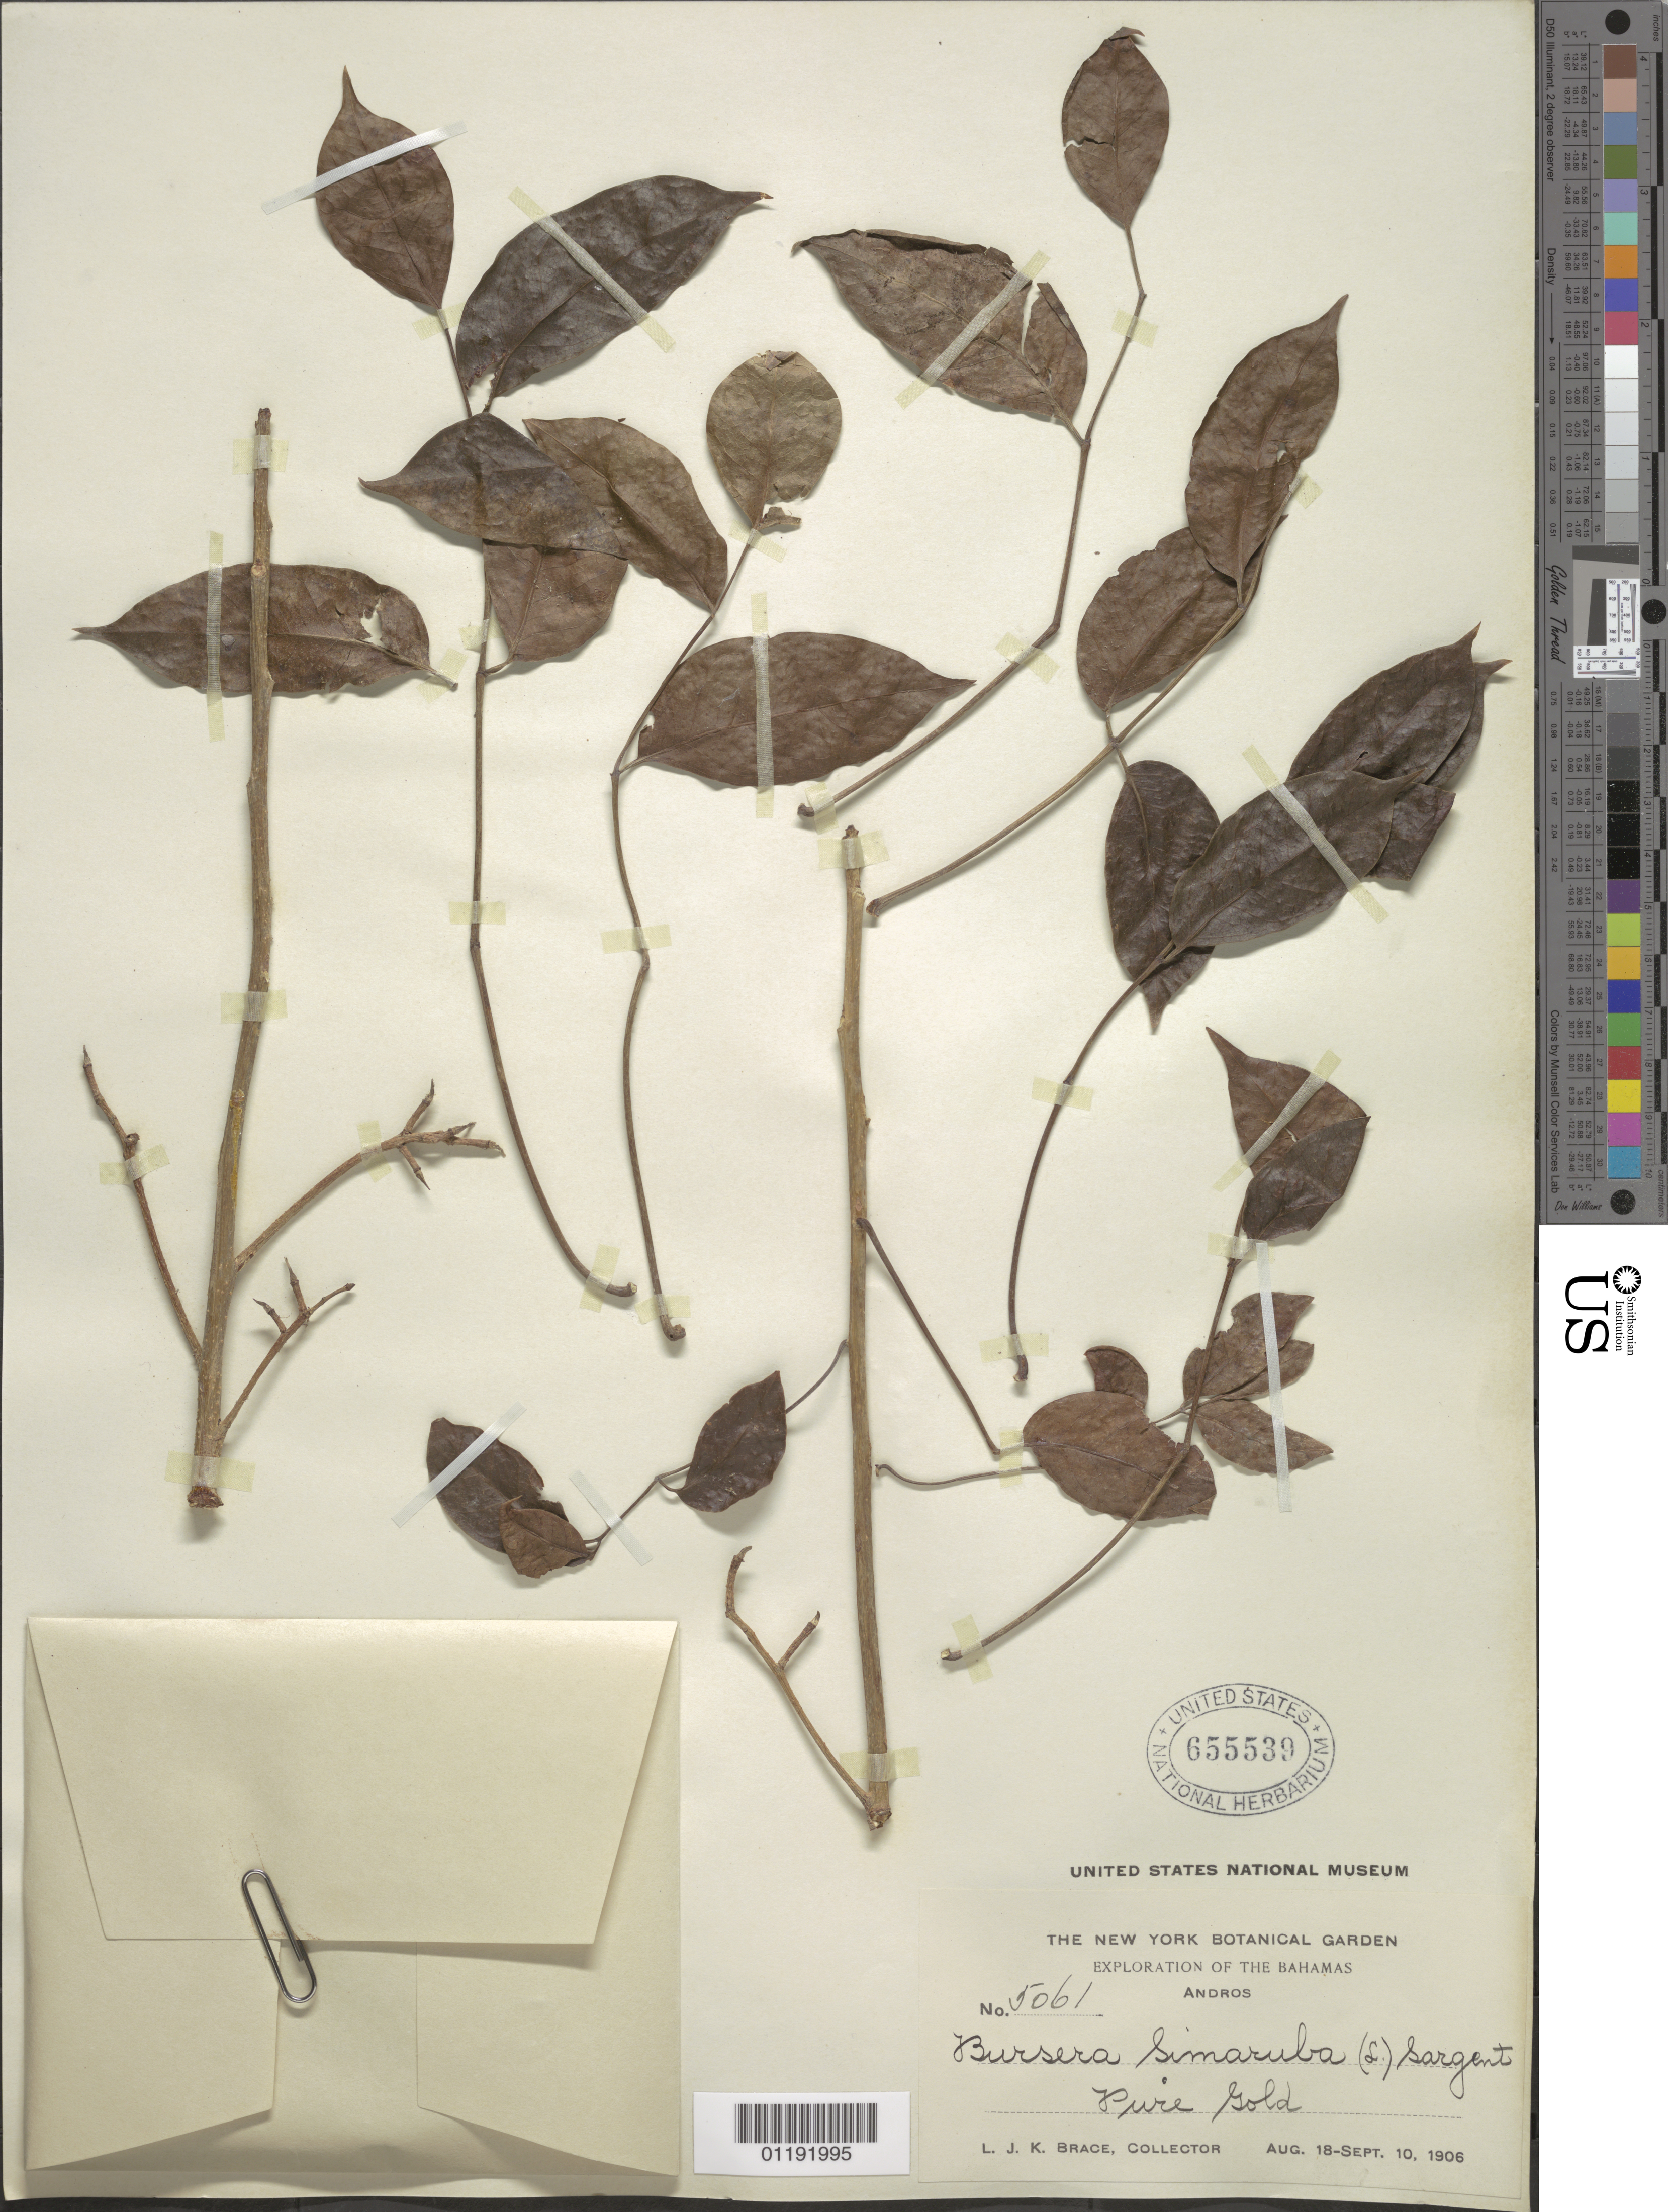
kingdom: Plantae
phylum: Tracheophyta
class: Magnoliopsida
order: Sapindales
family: Burseraceae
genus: Bursera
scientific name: Bursera simaruba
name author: (L.) Sarg.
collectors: L. J. K. Brace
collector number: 5061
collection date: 1906-08-18/1906-09-10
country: Bahamas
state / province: Andros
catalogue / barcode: US 655539